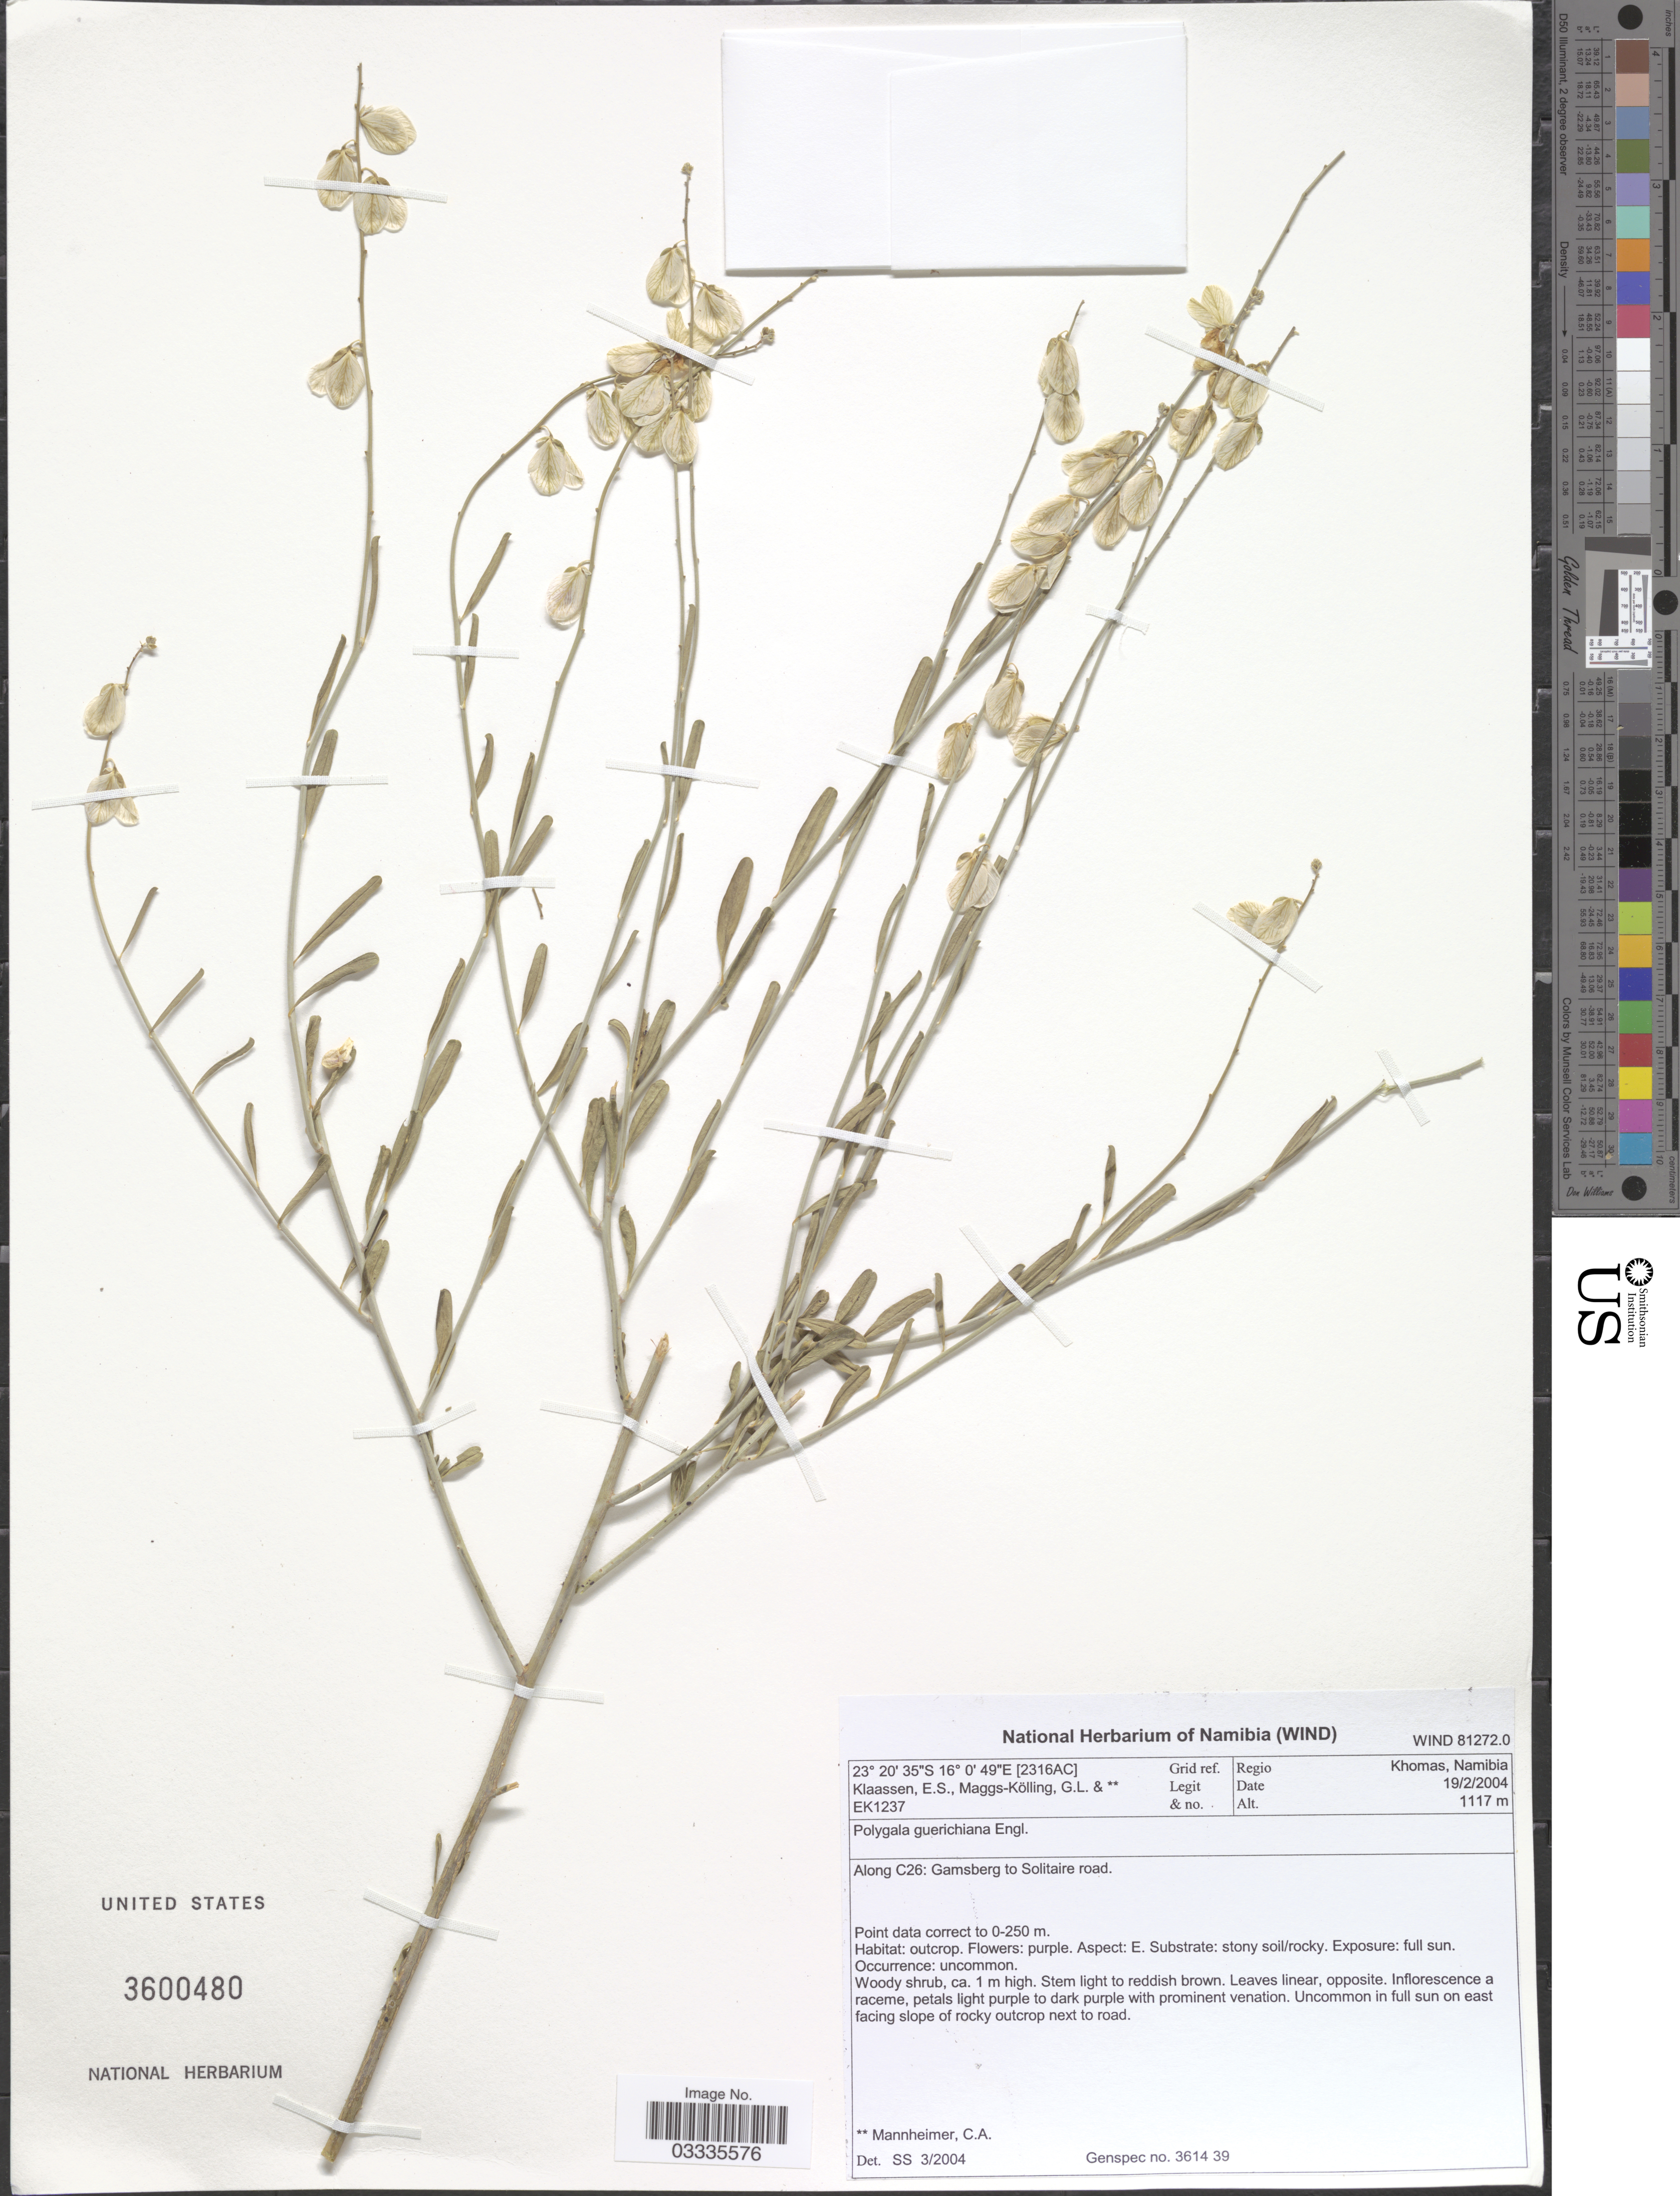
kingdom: Plantae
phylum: Tracheophyta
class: Magnoliopsida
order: Fabales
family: Polygalaceae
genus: Polygala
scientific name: Polygala guerichiana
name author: Engl.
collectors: E. S. Klaassen, G. L. Maggs & C. A. Mannheimer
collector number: EK1237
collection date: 2004-02-19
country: Namibia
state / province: Khomas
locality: Regio Khomas, Namibia. Grid ref. [2316AC]. Along C26: Gamsberg to Solitaire road.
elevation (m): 1117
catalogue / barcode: US 3600480